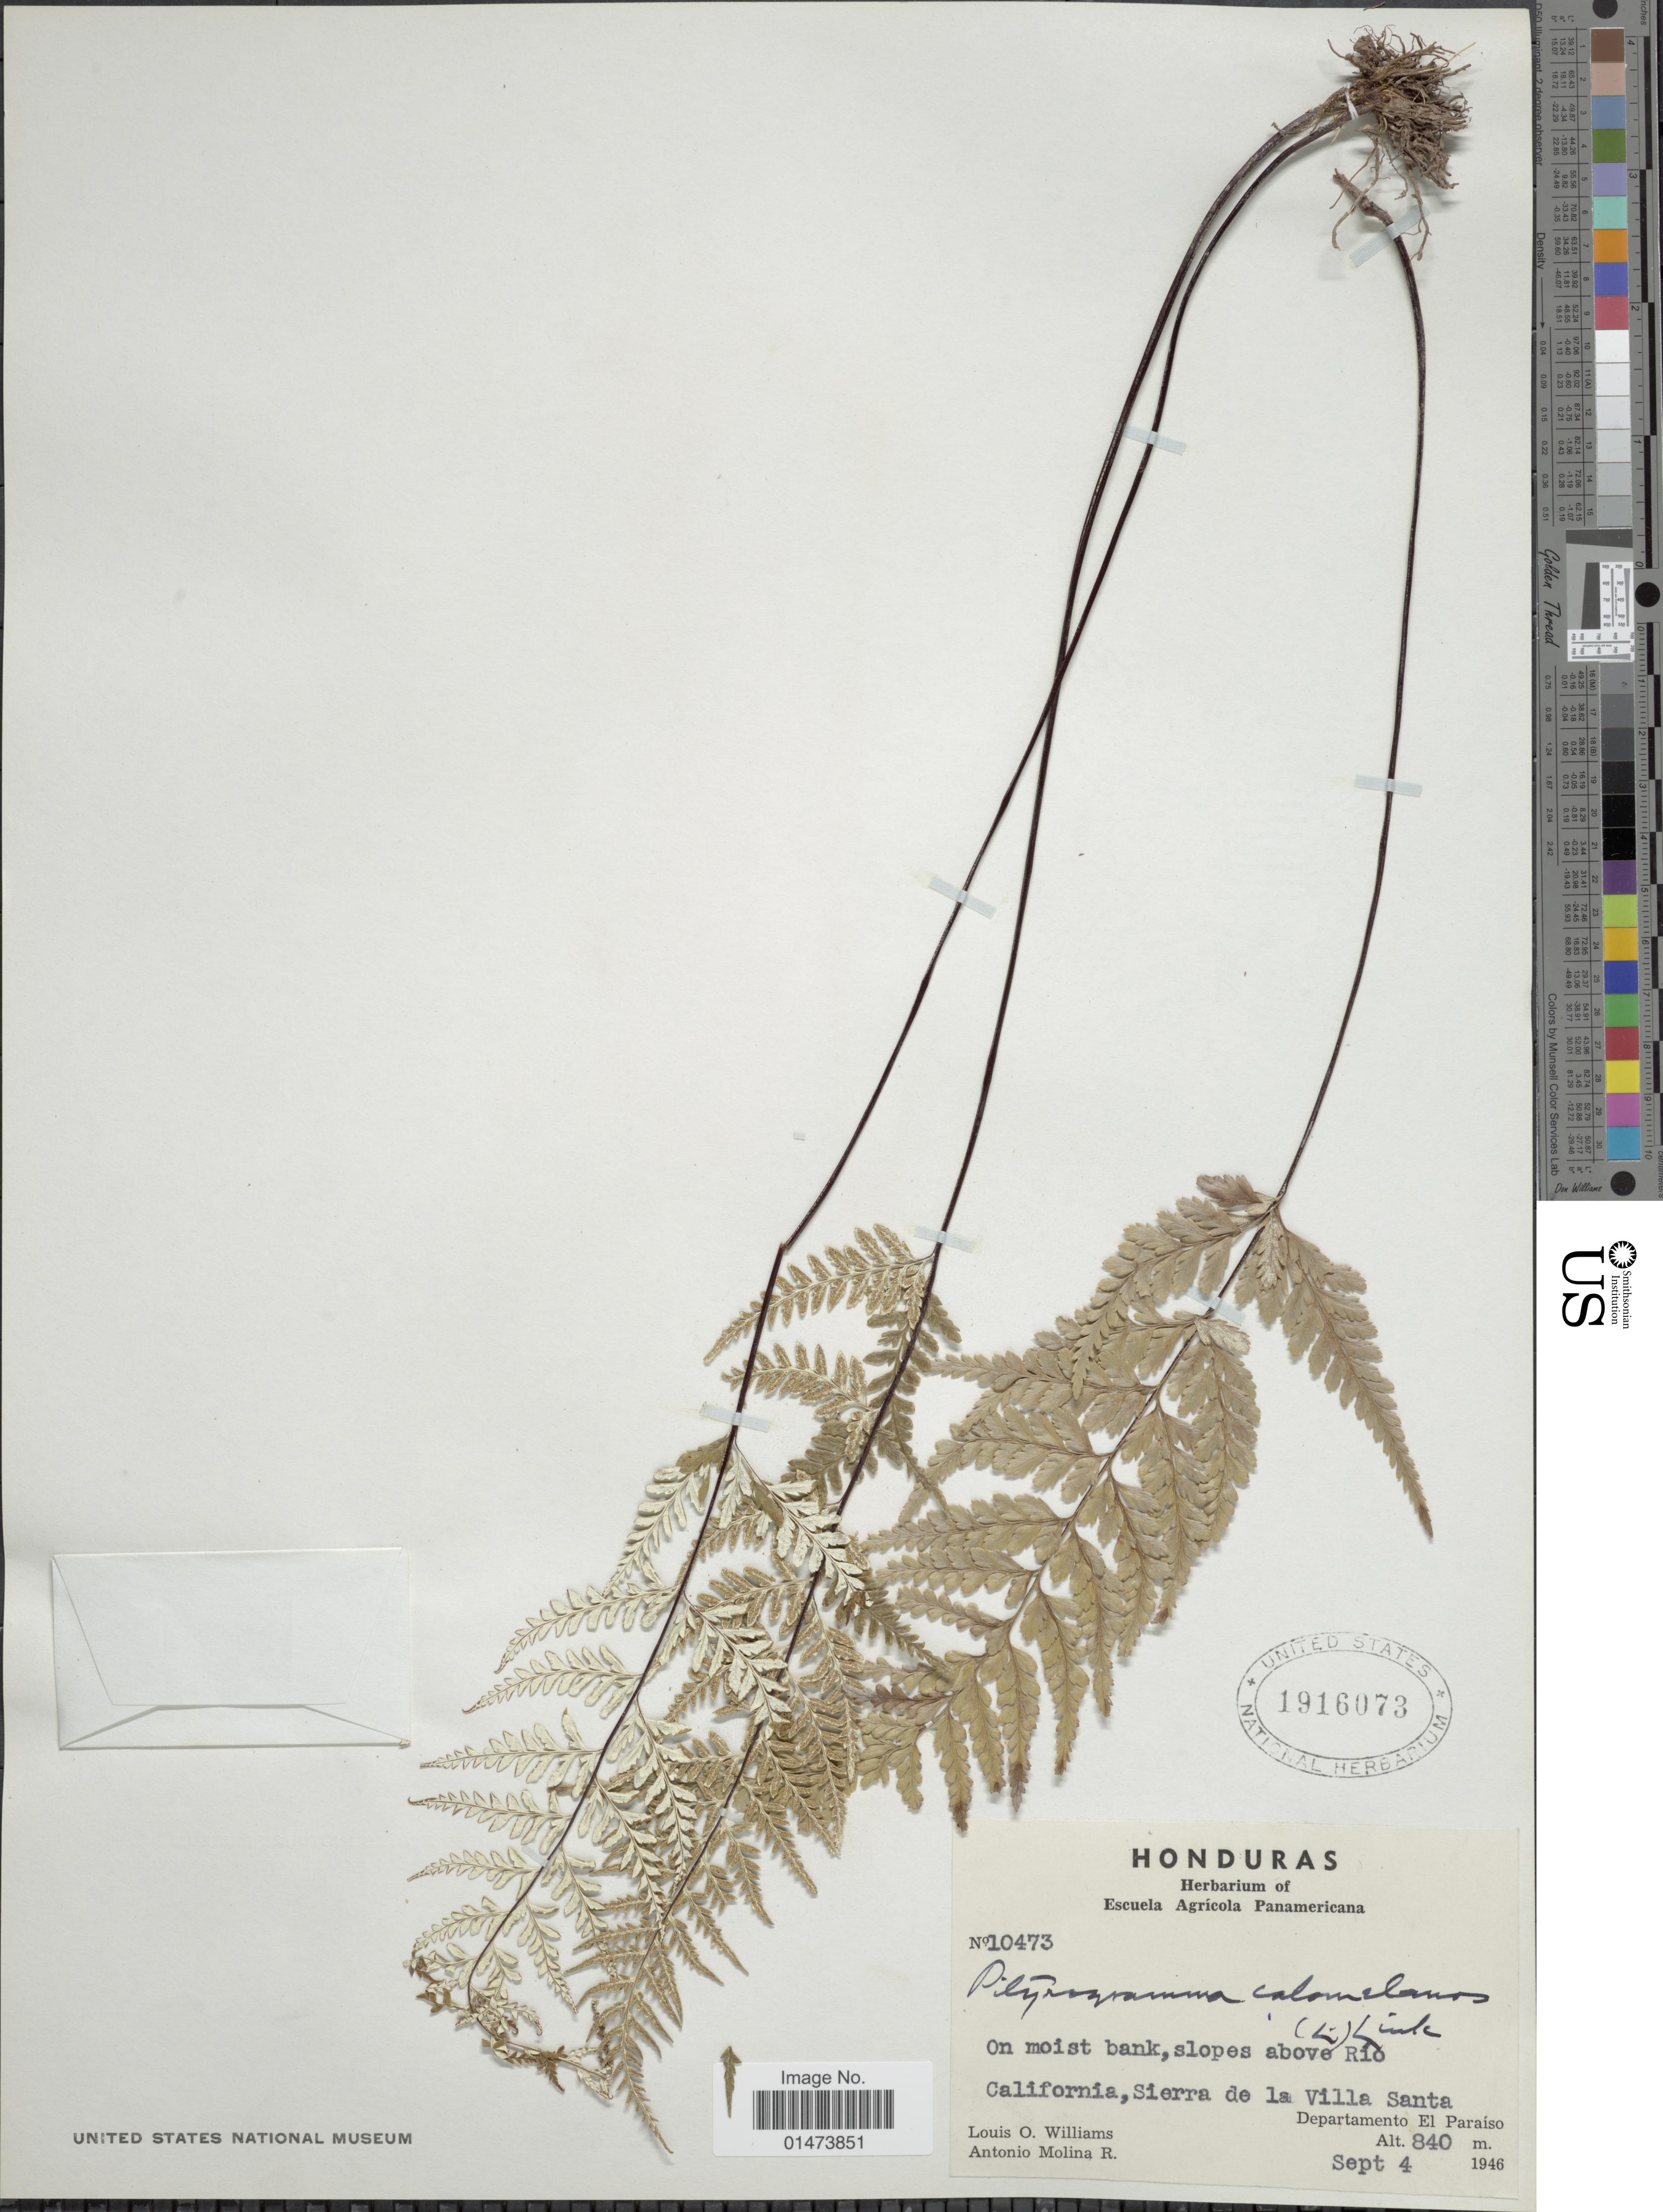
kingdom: Plantae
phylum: Tracheophyta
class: Polypodiopsida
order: Polypodiales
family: Pteridaceae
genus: Pityrogramma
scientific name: Pityrogramma calomelanos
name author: (L.) Link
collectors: L. O. Williams & A. R. Molina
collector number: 10473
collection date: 1946-09-04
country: Honduras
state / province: El Paraíso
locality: On moist bank,slopes above Rio California, Sierra de la Villa santa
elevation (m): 840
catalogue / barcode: US 1916073